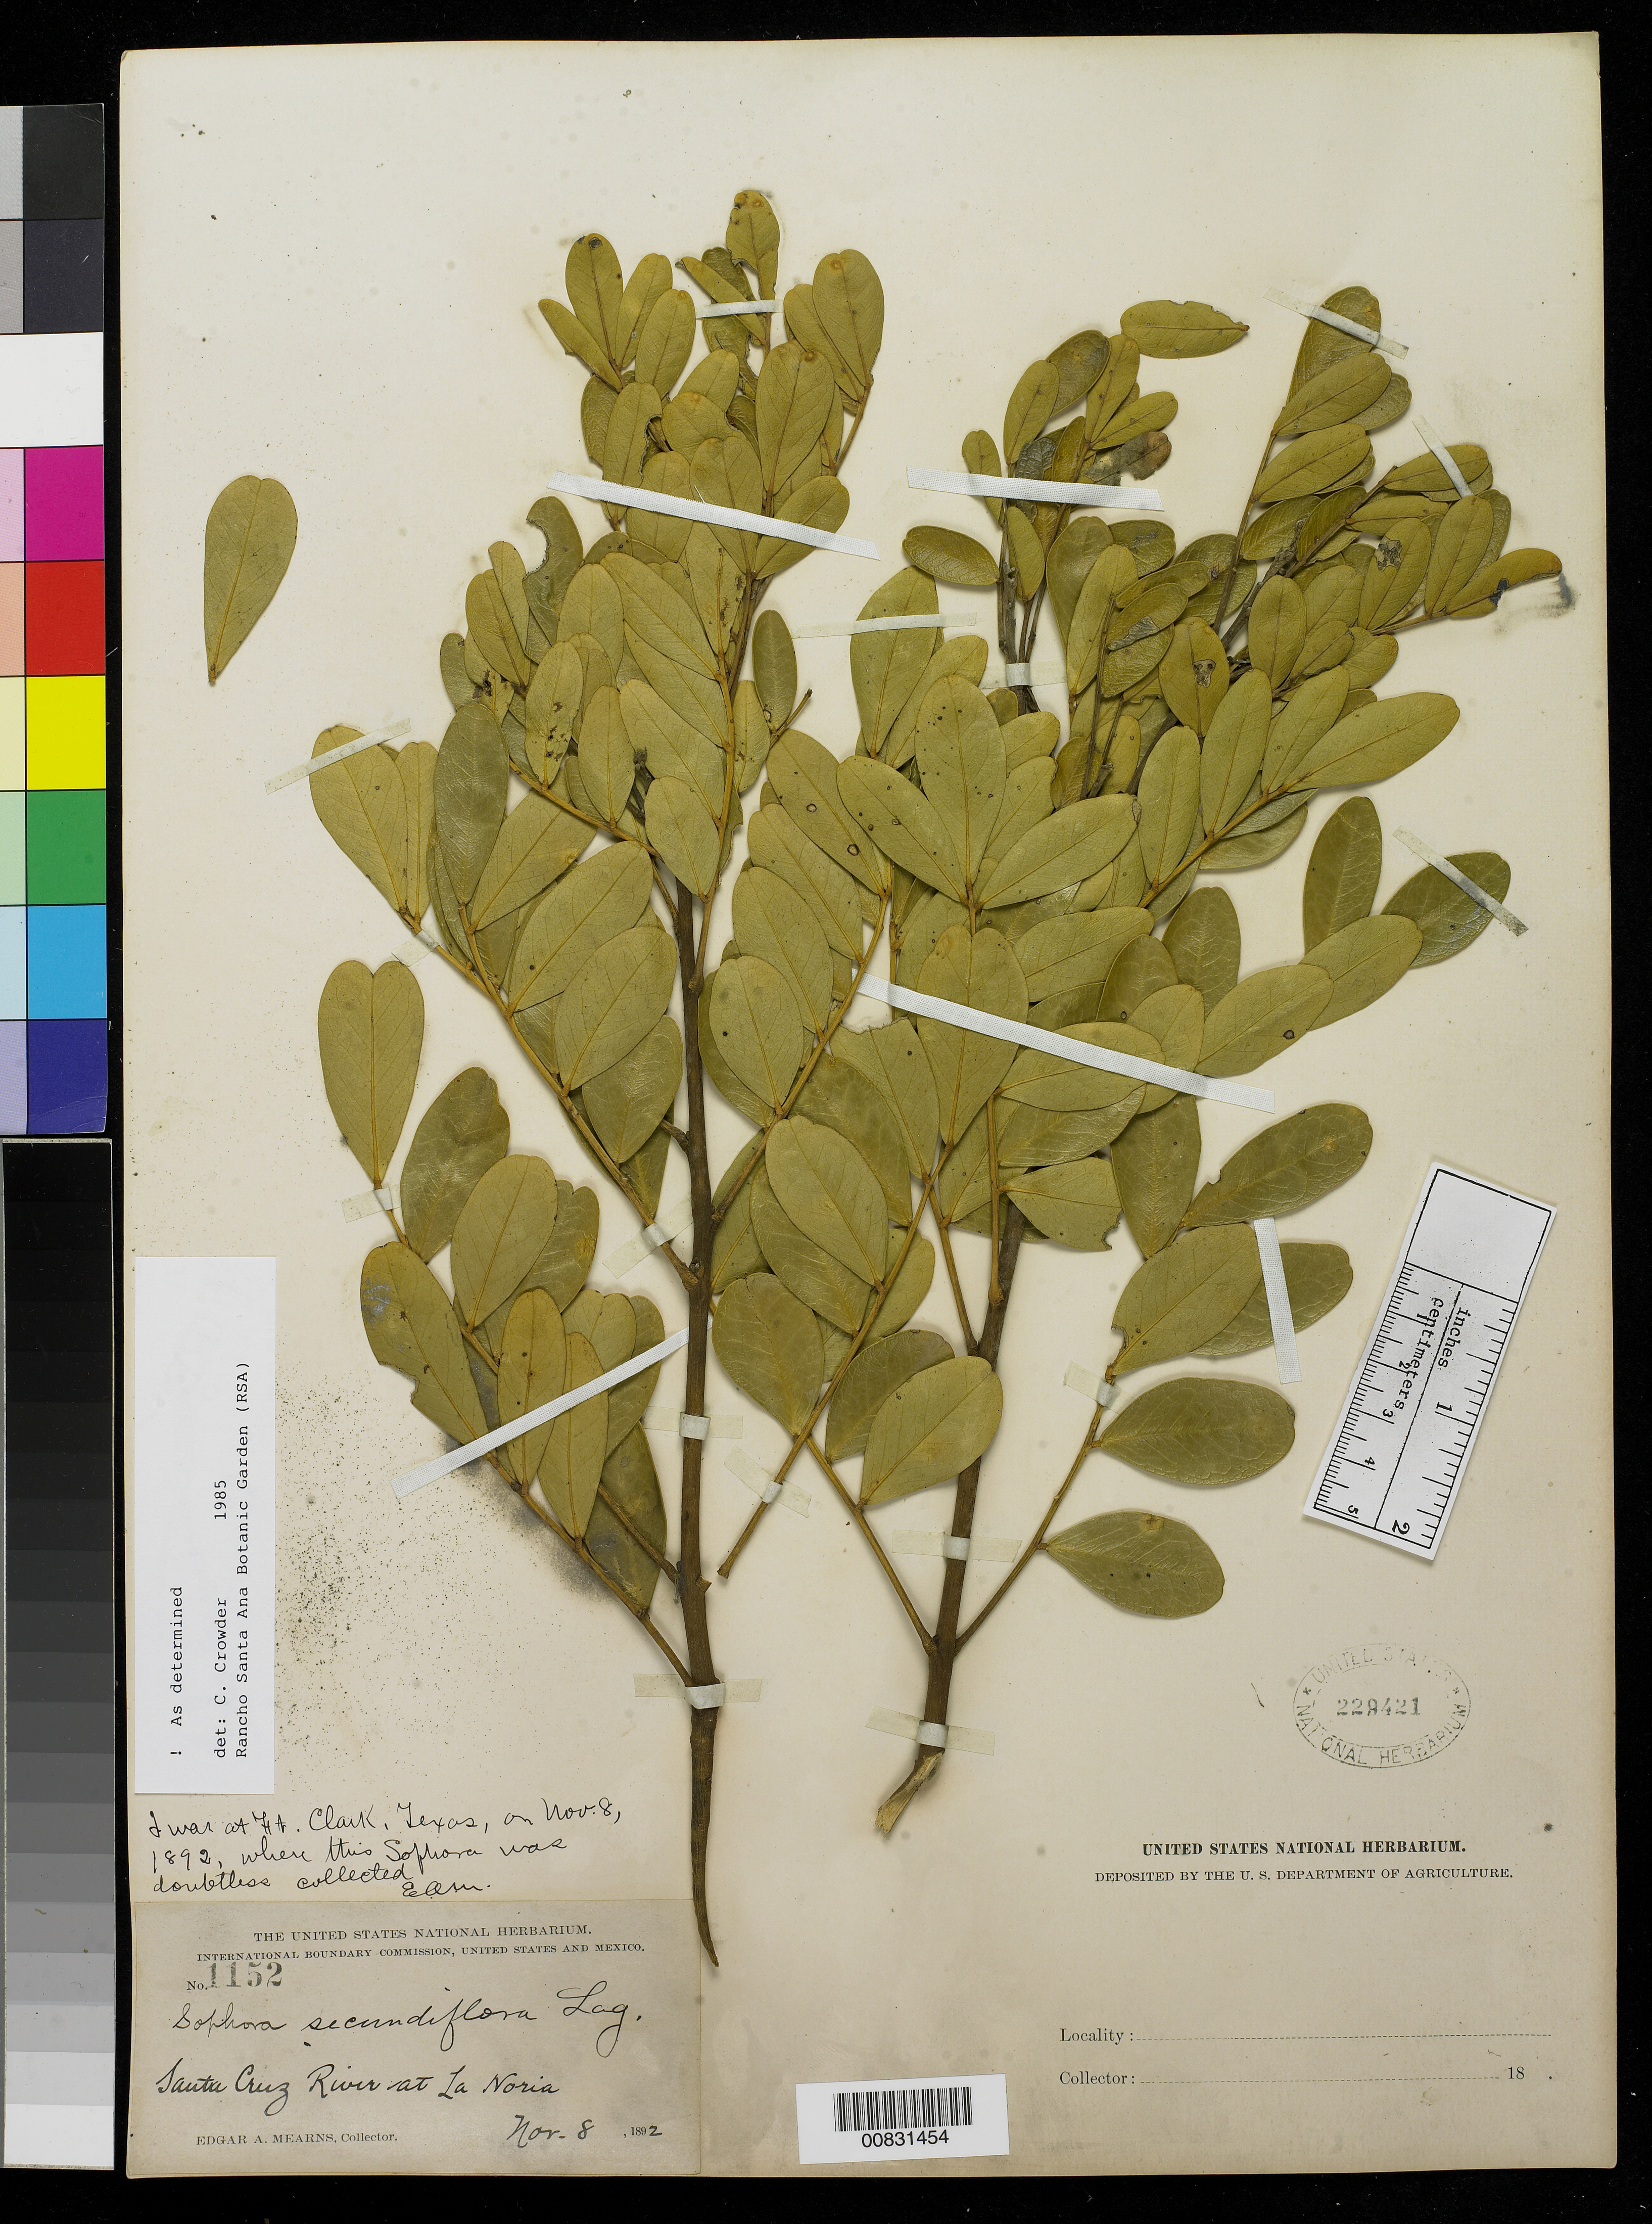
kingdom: Plantae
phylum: Tracheophyta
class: Magnoliopsida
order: Fabales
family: Fabaceae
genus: Dermatophyllum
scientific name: Dermatophyllum secundiflorum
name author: (Ortega) Gandhi & Reveal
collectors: E. A. Mearns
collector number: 1152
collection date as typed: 08 Nov 1892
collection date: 1892-11-08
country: United States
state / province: Texas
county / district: Kinney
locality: Fort Clark, Kinney County, Texas.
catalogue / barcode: US 229421